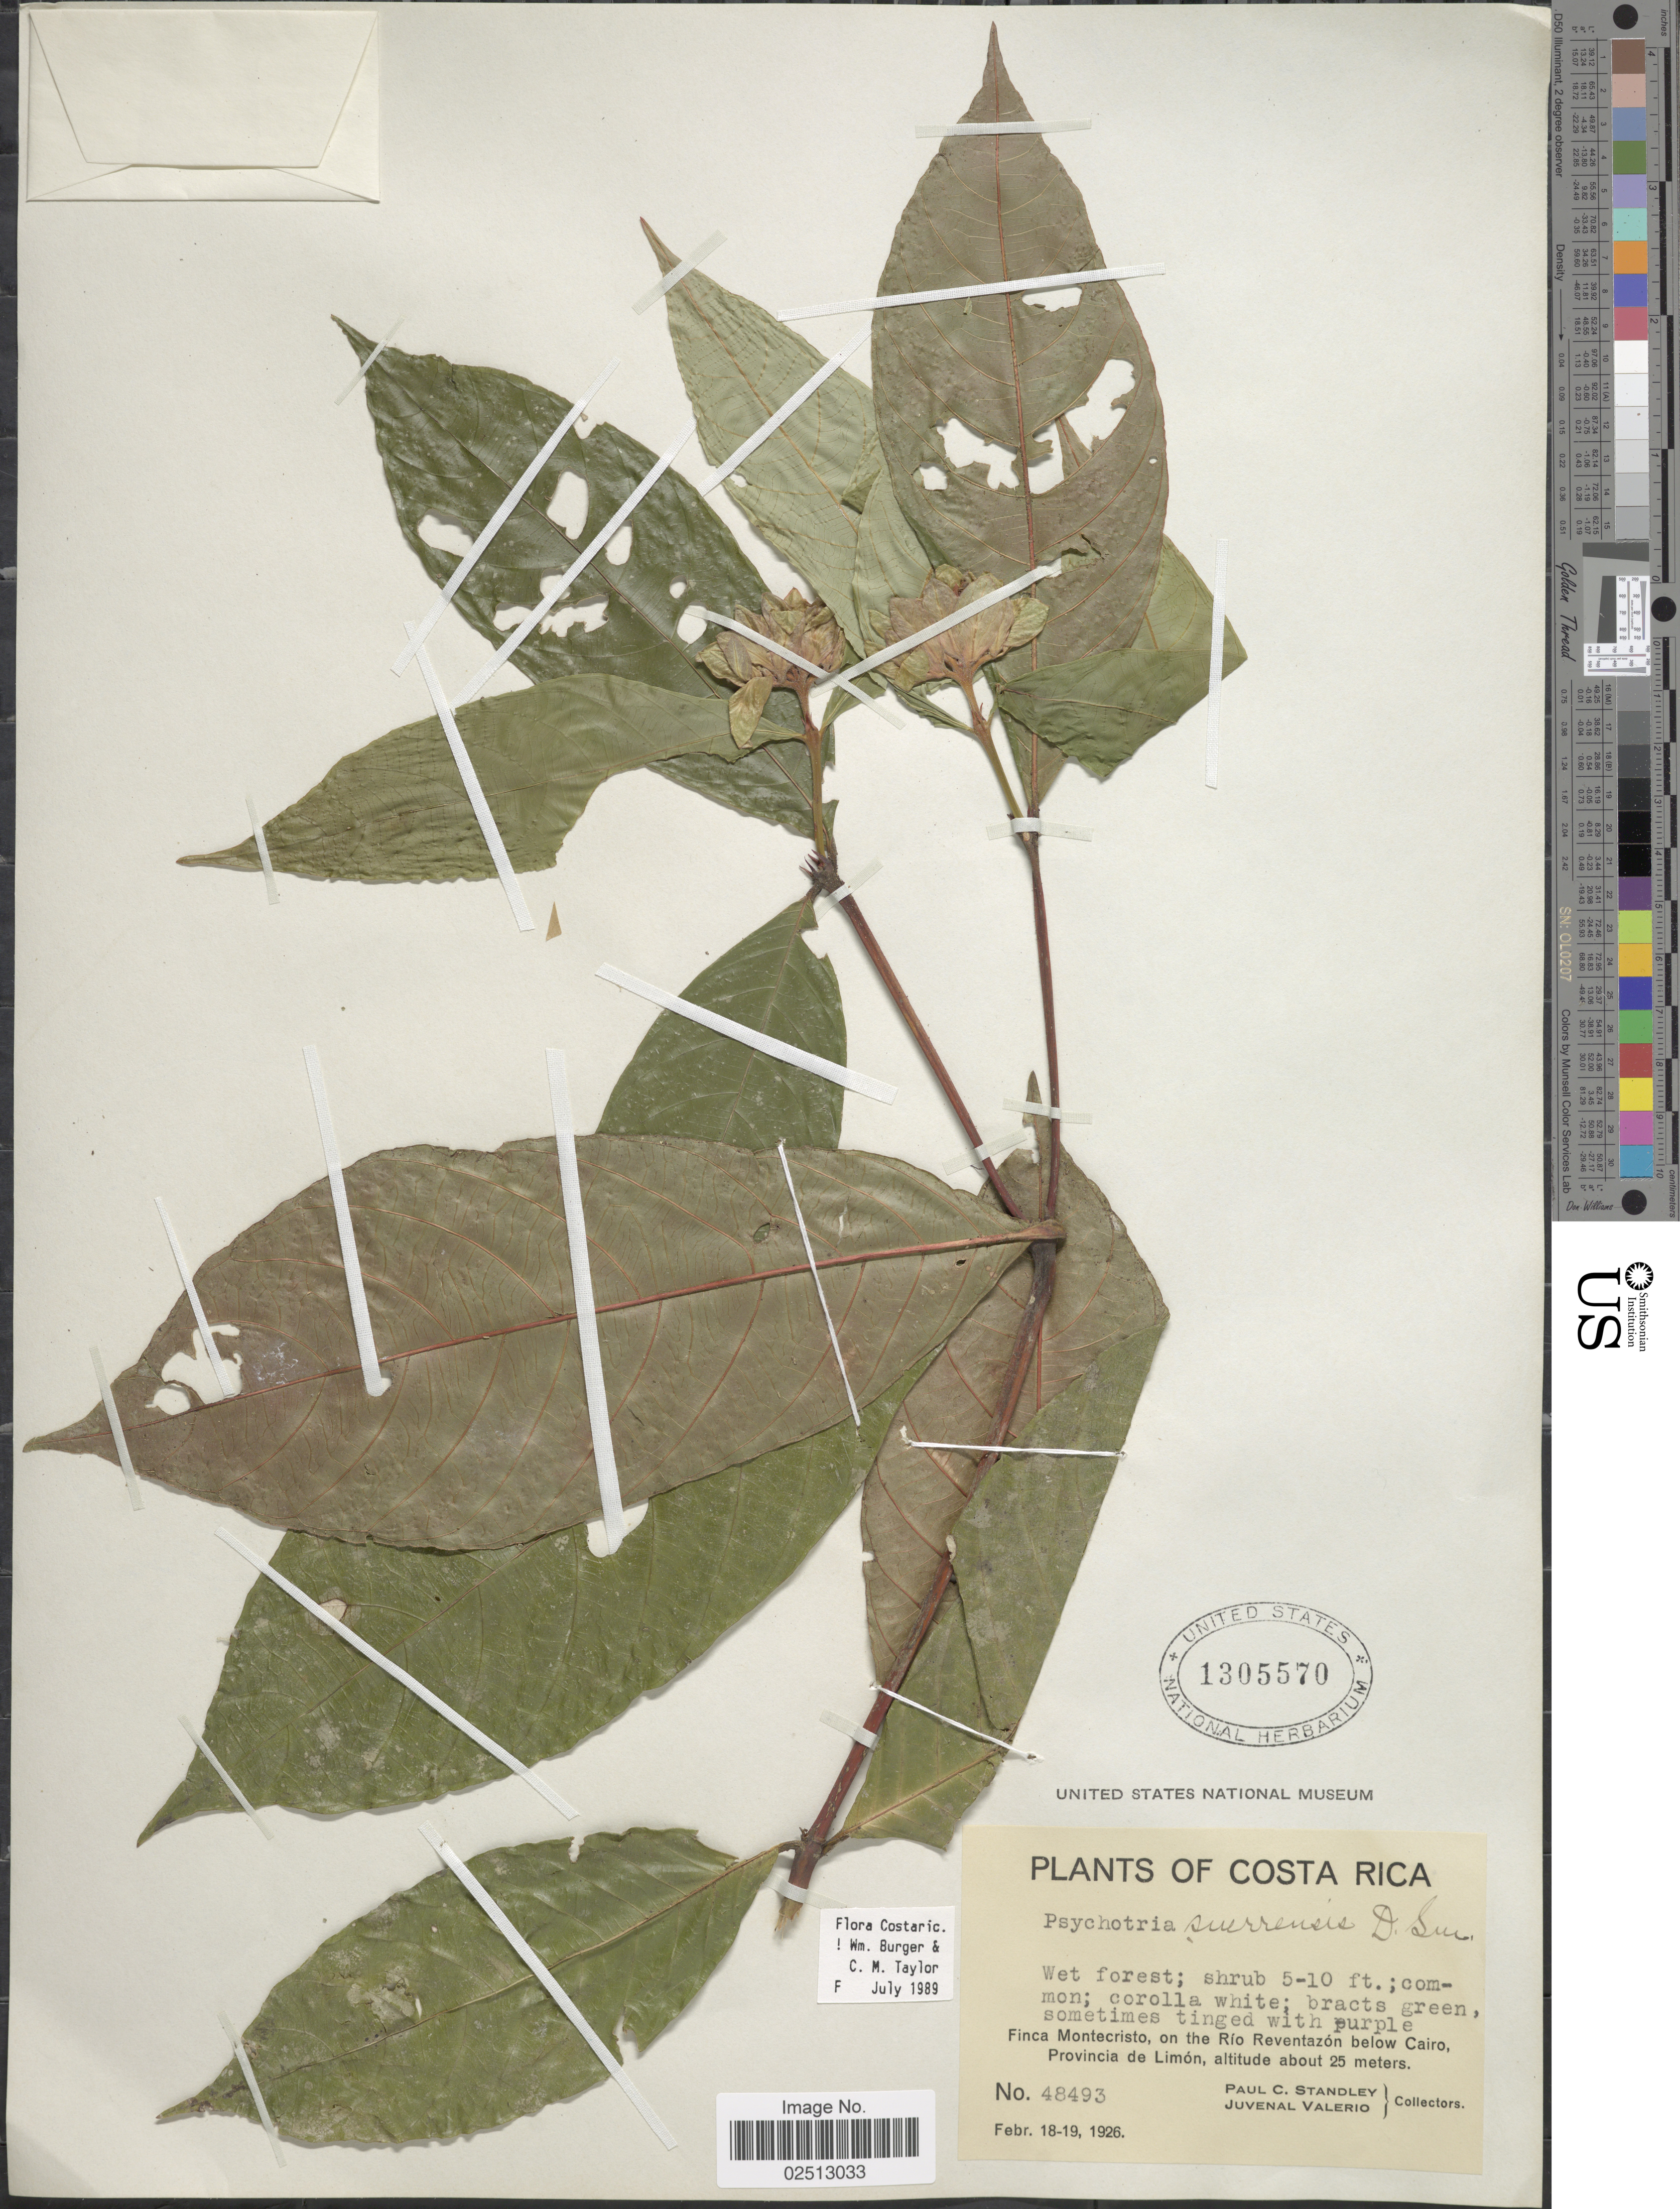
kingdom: Plantae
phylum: Tracheophyta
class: Magnoliopsida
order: Gentianales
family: Rubiaceae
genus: Psychotria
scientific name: Psychotria suerrensis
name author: Donn. Sm.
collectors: P. C. Standley & J. Valerio R.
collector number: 48493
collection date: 1926-02-18/1926-02-19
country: Costa Rica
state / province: Limón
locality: Finca Montecristo, on the Rio Reventazon below Cairo, Provincia de Limon.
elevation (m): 25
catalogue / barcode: US 1305570